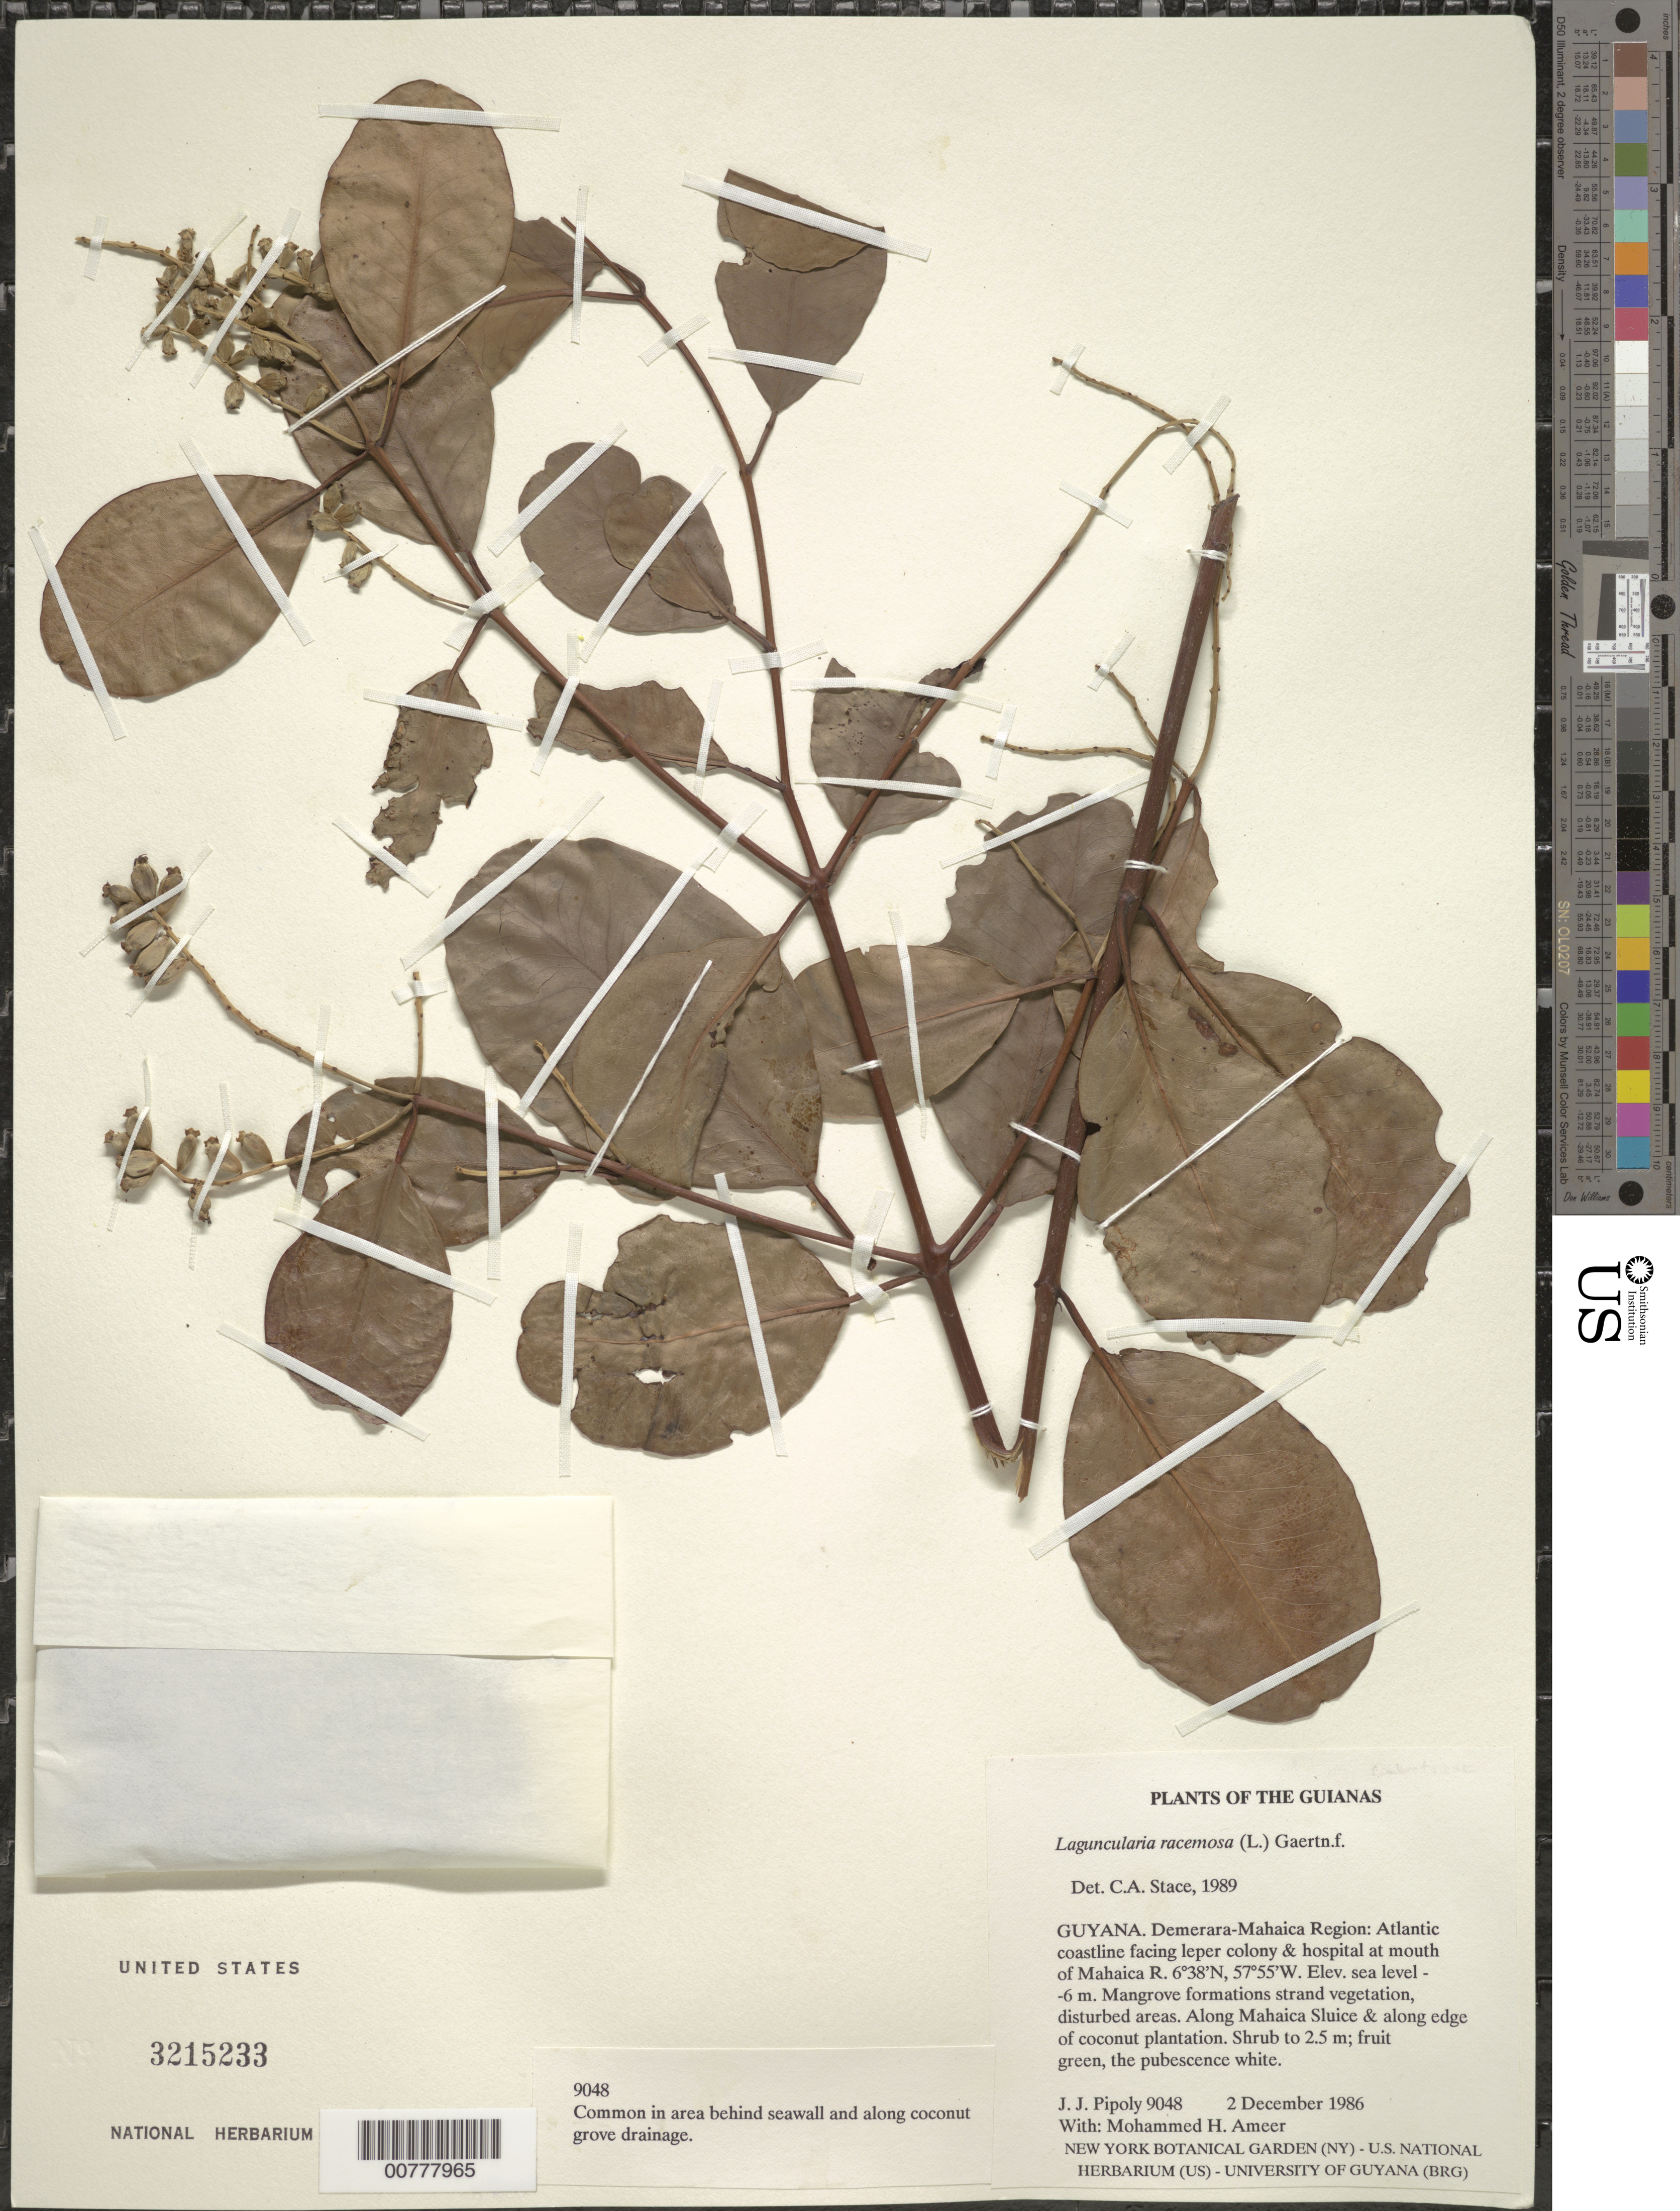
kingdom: Plantae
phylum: Tracheophyta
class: Magnoliopsida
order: Myrtales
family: Combretaceae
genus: Laguncularia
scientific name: Laguncularia racemosa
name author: (L.) C.F. Gaertn.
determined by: Stace, C. A.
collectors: J. J. Pipoly & M. Ameer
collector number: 9048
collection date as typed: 2 December 1986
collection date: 1986-12-02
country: Guyana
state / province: Demerara-Mahaica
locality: Atlantic coastline facing leper colony & hospital at mouth of Mahaica R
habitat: Mangrove formations strand vegetation, disturbed areas. Along Mahaica Sluice & along edge of coconut plantation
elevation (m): -6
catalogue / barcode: US 3215233